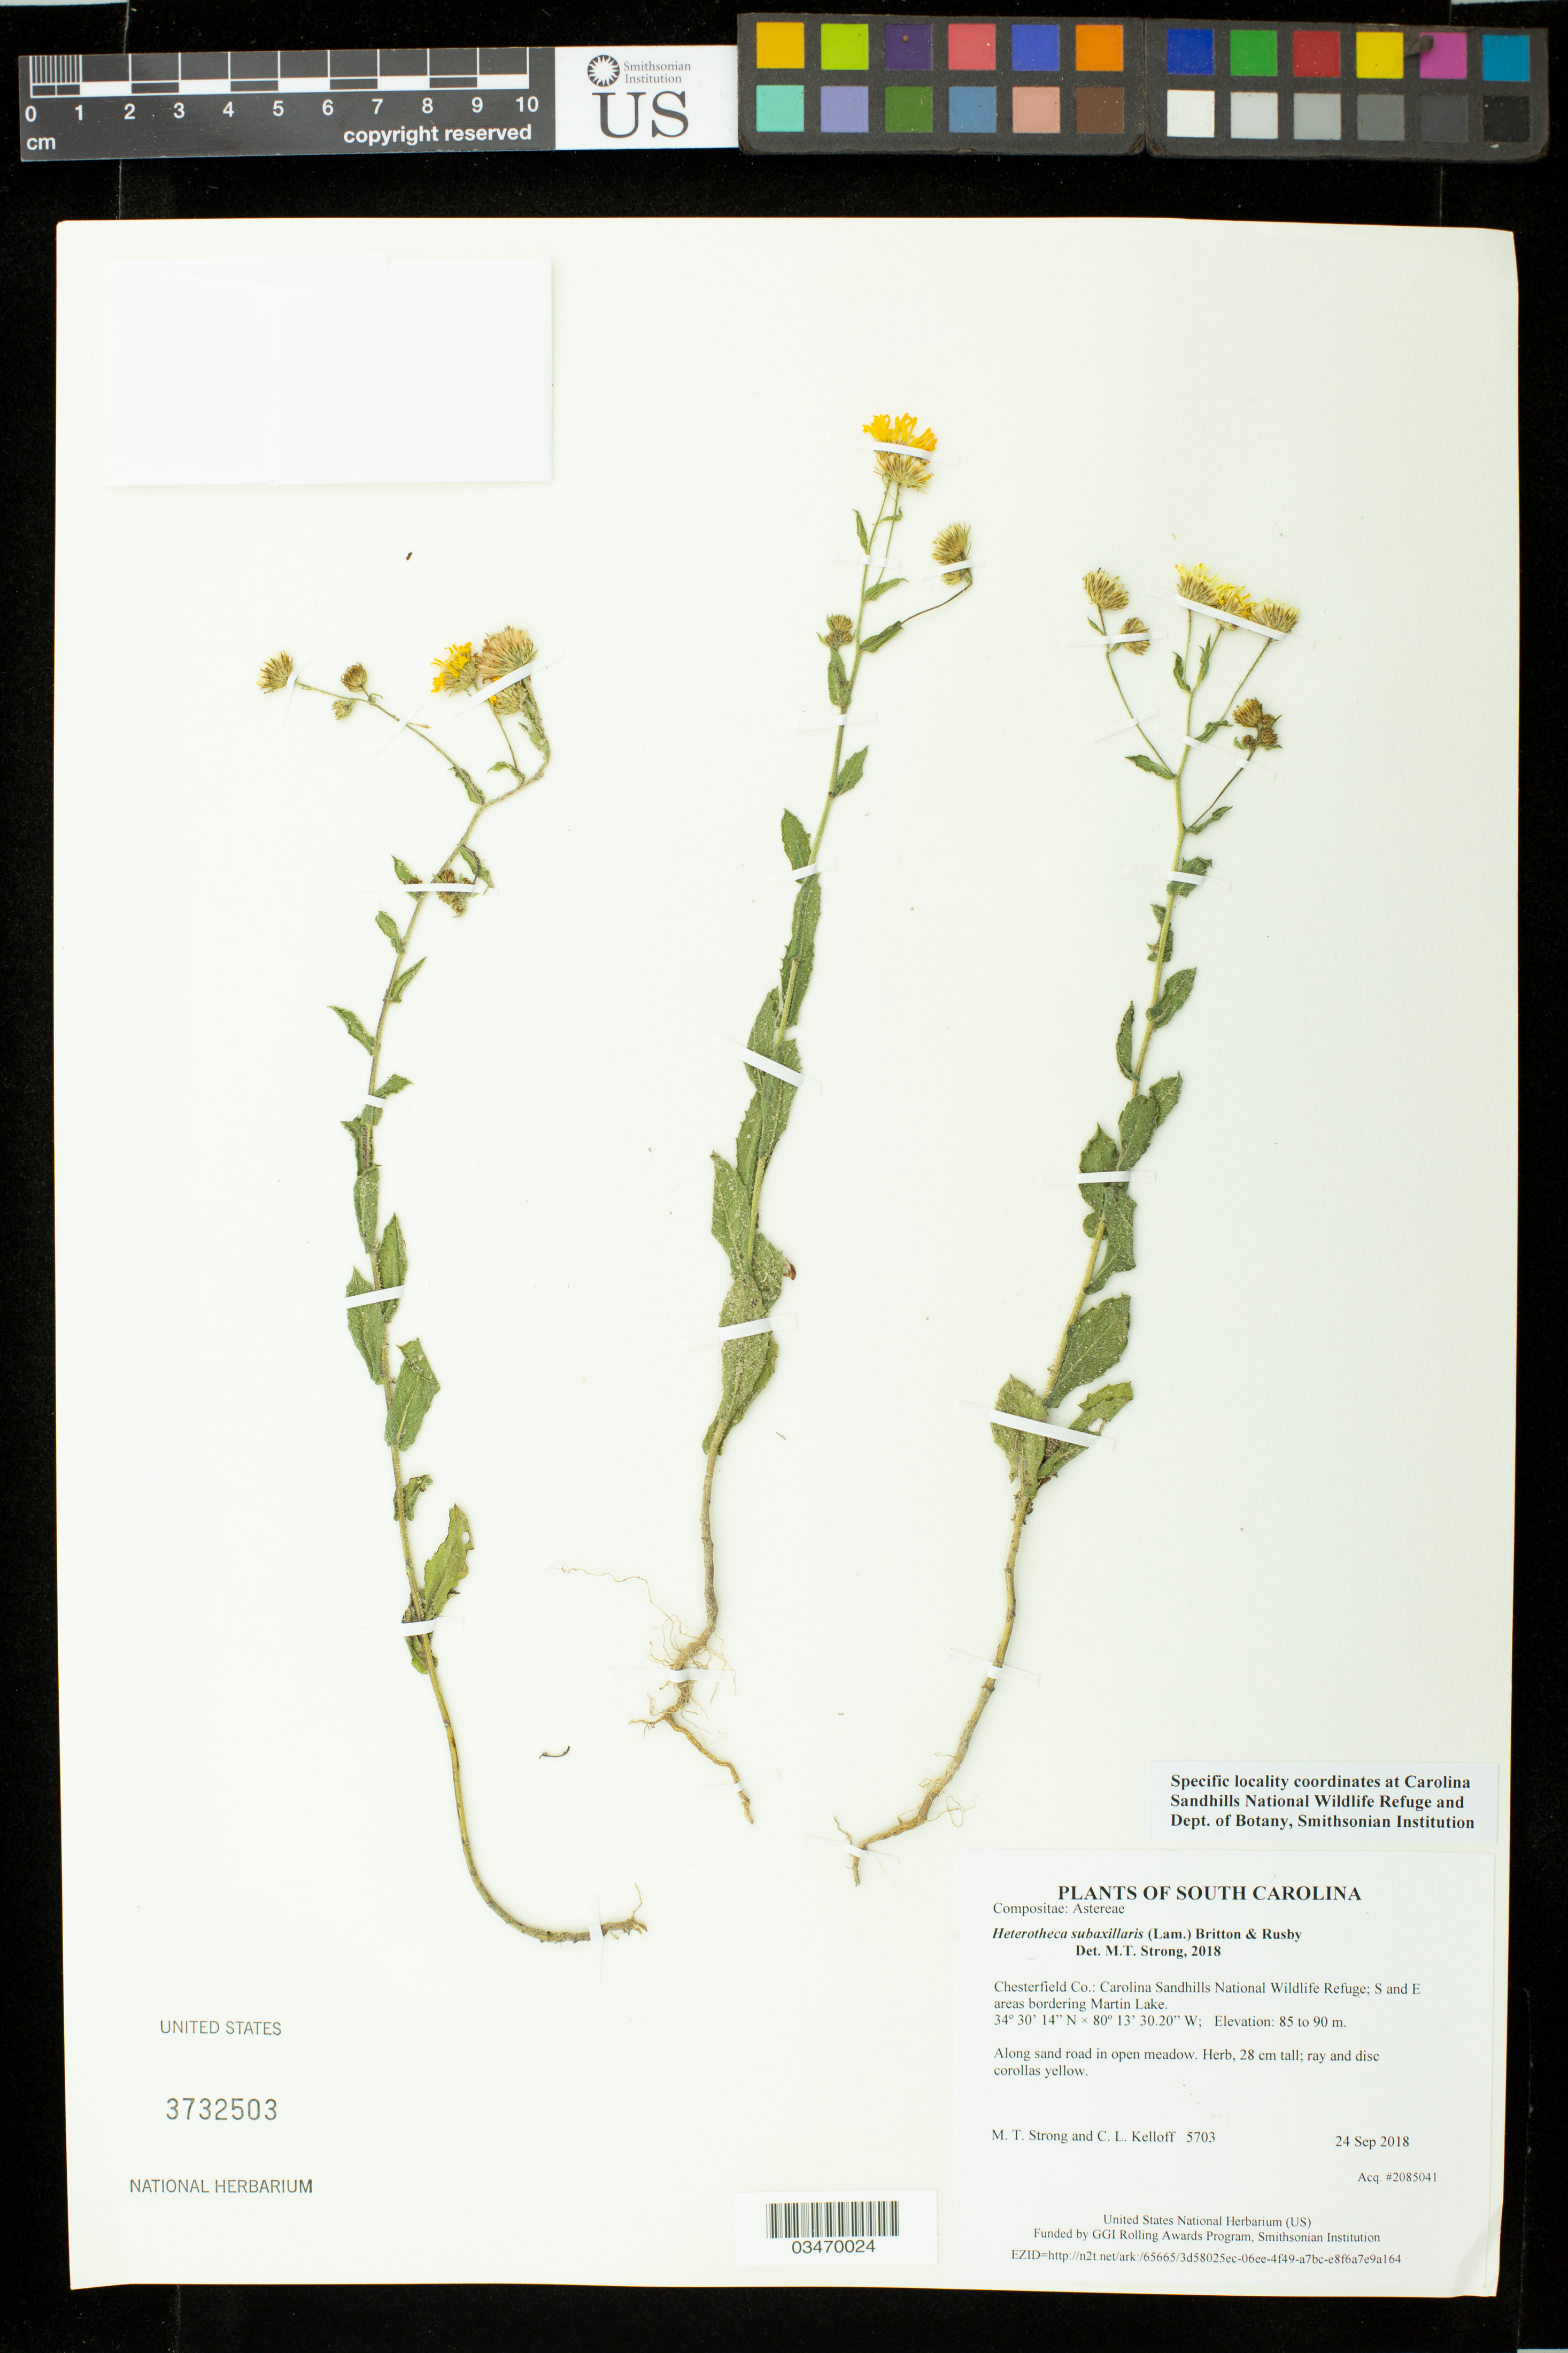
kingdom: Plantae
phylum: Tracheophyta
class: Magnoliopsida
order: Asterales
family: Asteraceae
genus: Heterotheca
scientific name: Heterotheca subaxillaris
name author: (Lam.) Britton & Rusby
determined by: Strong, M. T., (US), Smithsonian Institution - National Museum of Natural History (UNITED STATES)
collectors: M. T. Strong & C. L. Kelloff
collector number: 5703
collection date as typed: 24 Sep 2018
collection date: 2018-09-24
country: United States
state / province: South Carolina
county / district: Chesterfield Co.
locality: Carolina Sandhills National Wildlife Refuge; S and E areas bordering Martin Lake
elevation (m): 85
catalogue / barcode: US 3732503